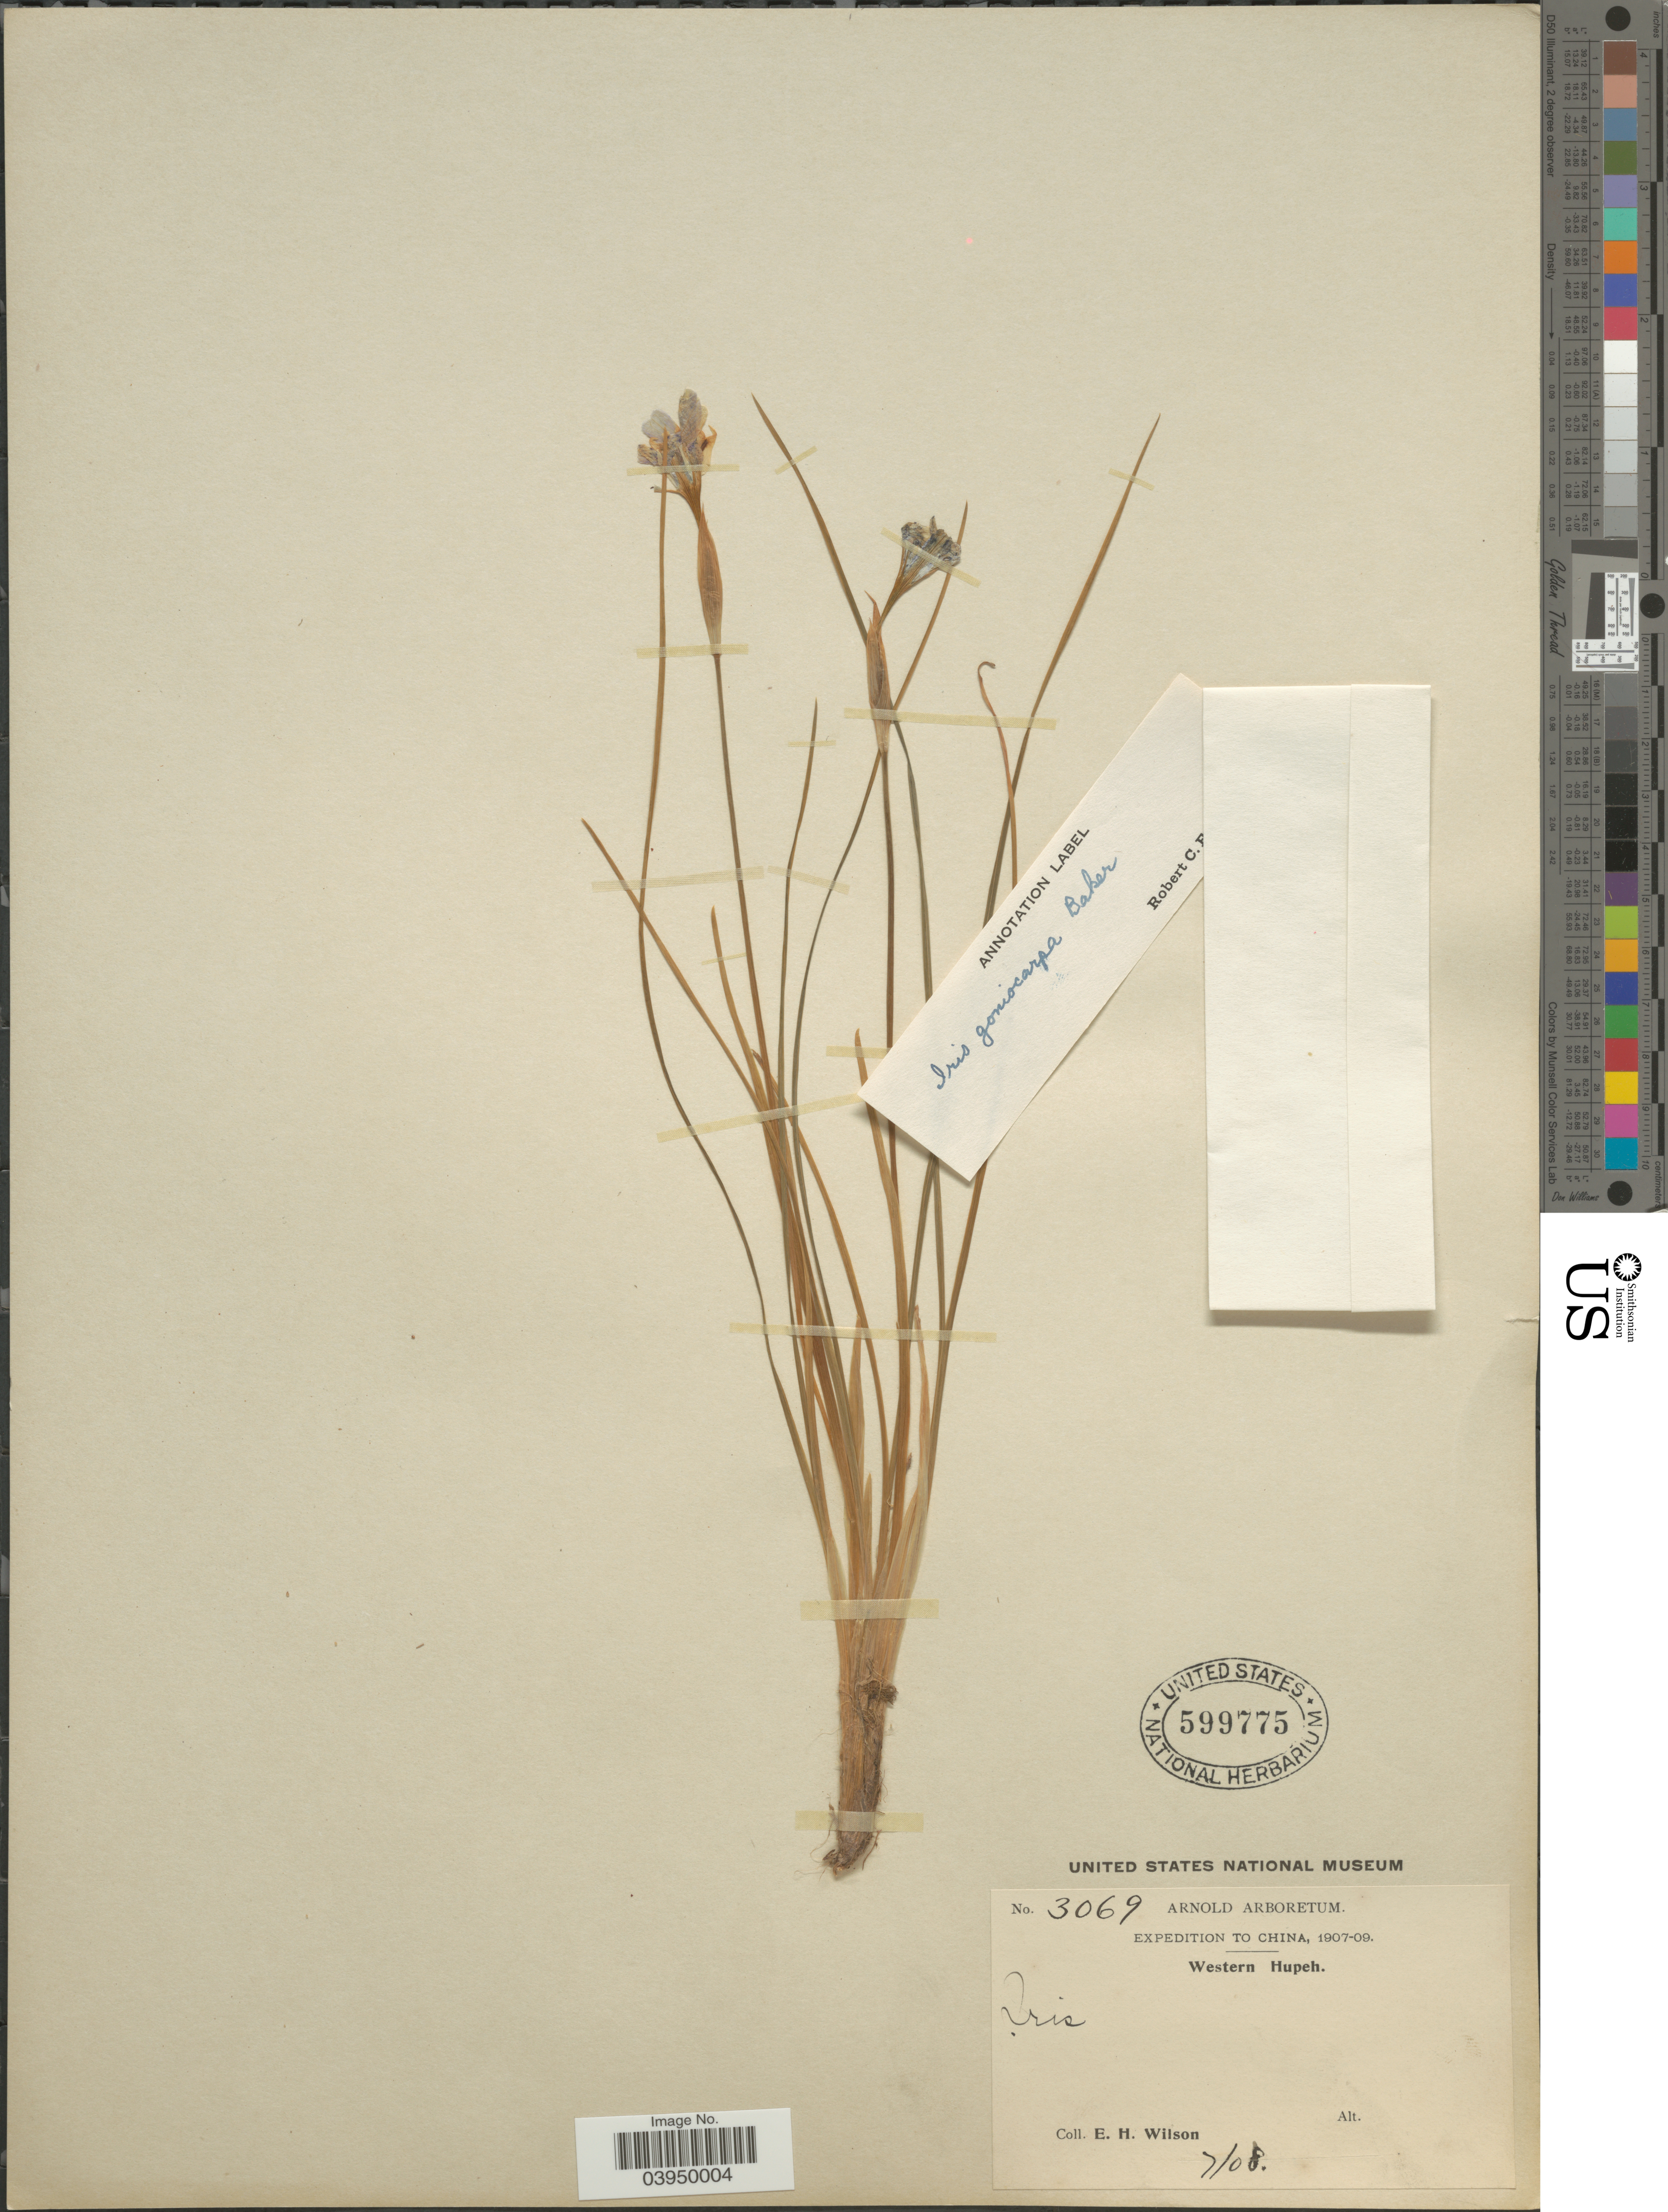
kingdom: Plantae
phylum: Tracheophyta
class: Liliopsida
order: Asparagales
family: Iridaceae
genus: Iris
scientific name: Iris sp.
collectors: E. Wilson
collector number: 3069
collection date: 1908-07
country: China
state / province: Hubei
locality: Western Hupeh.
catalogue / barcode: US 599775